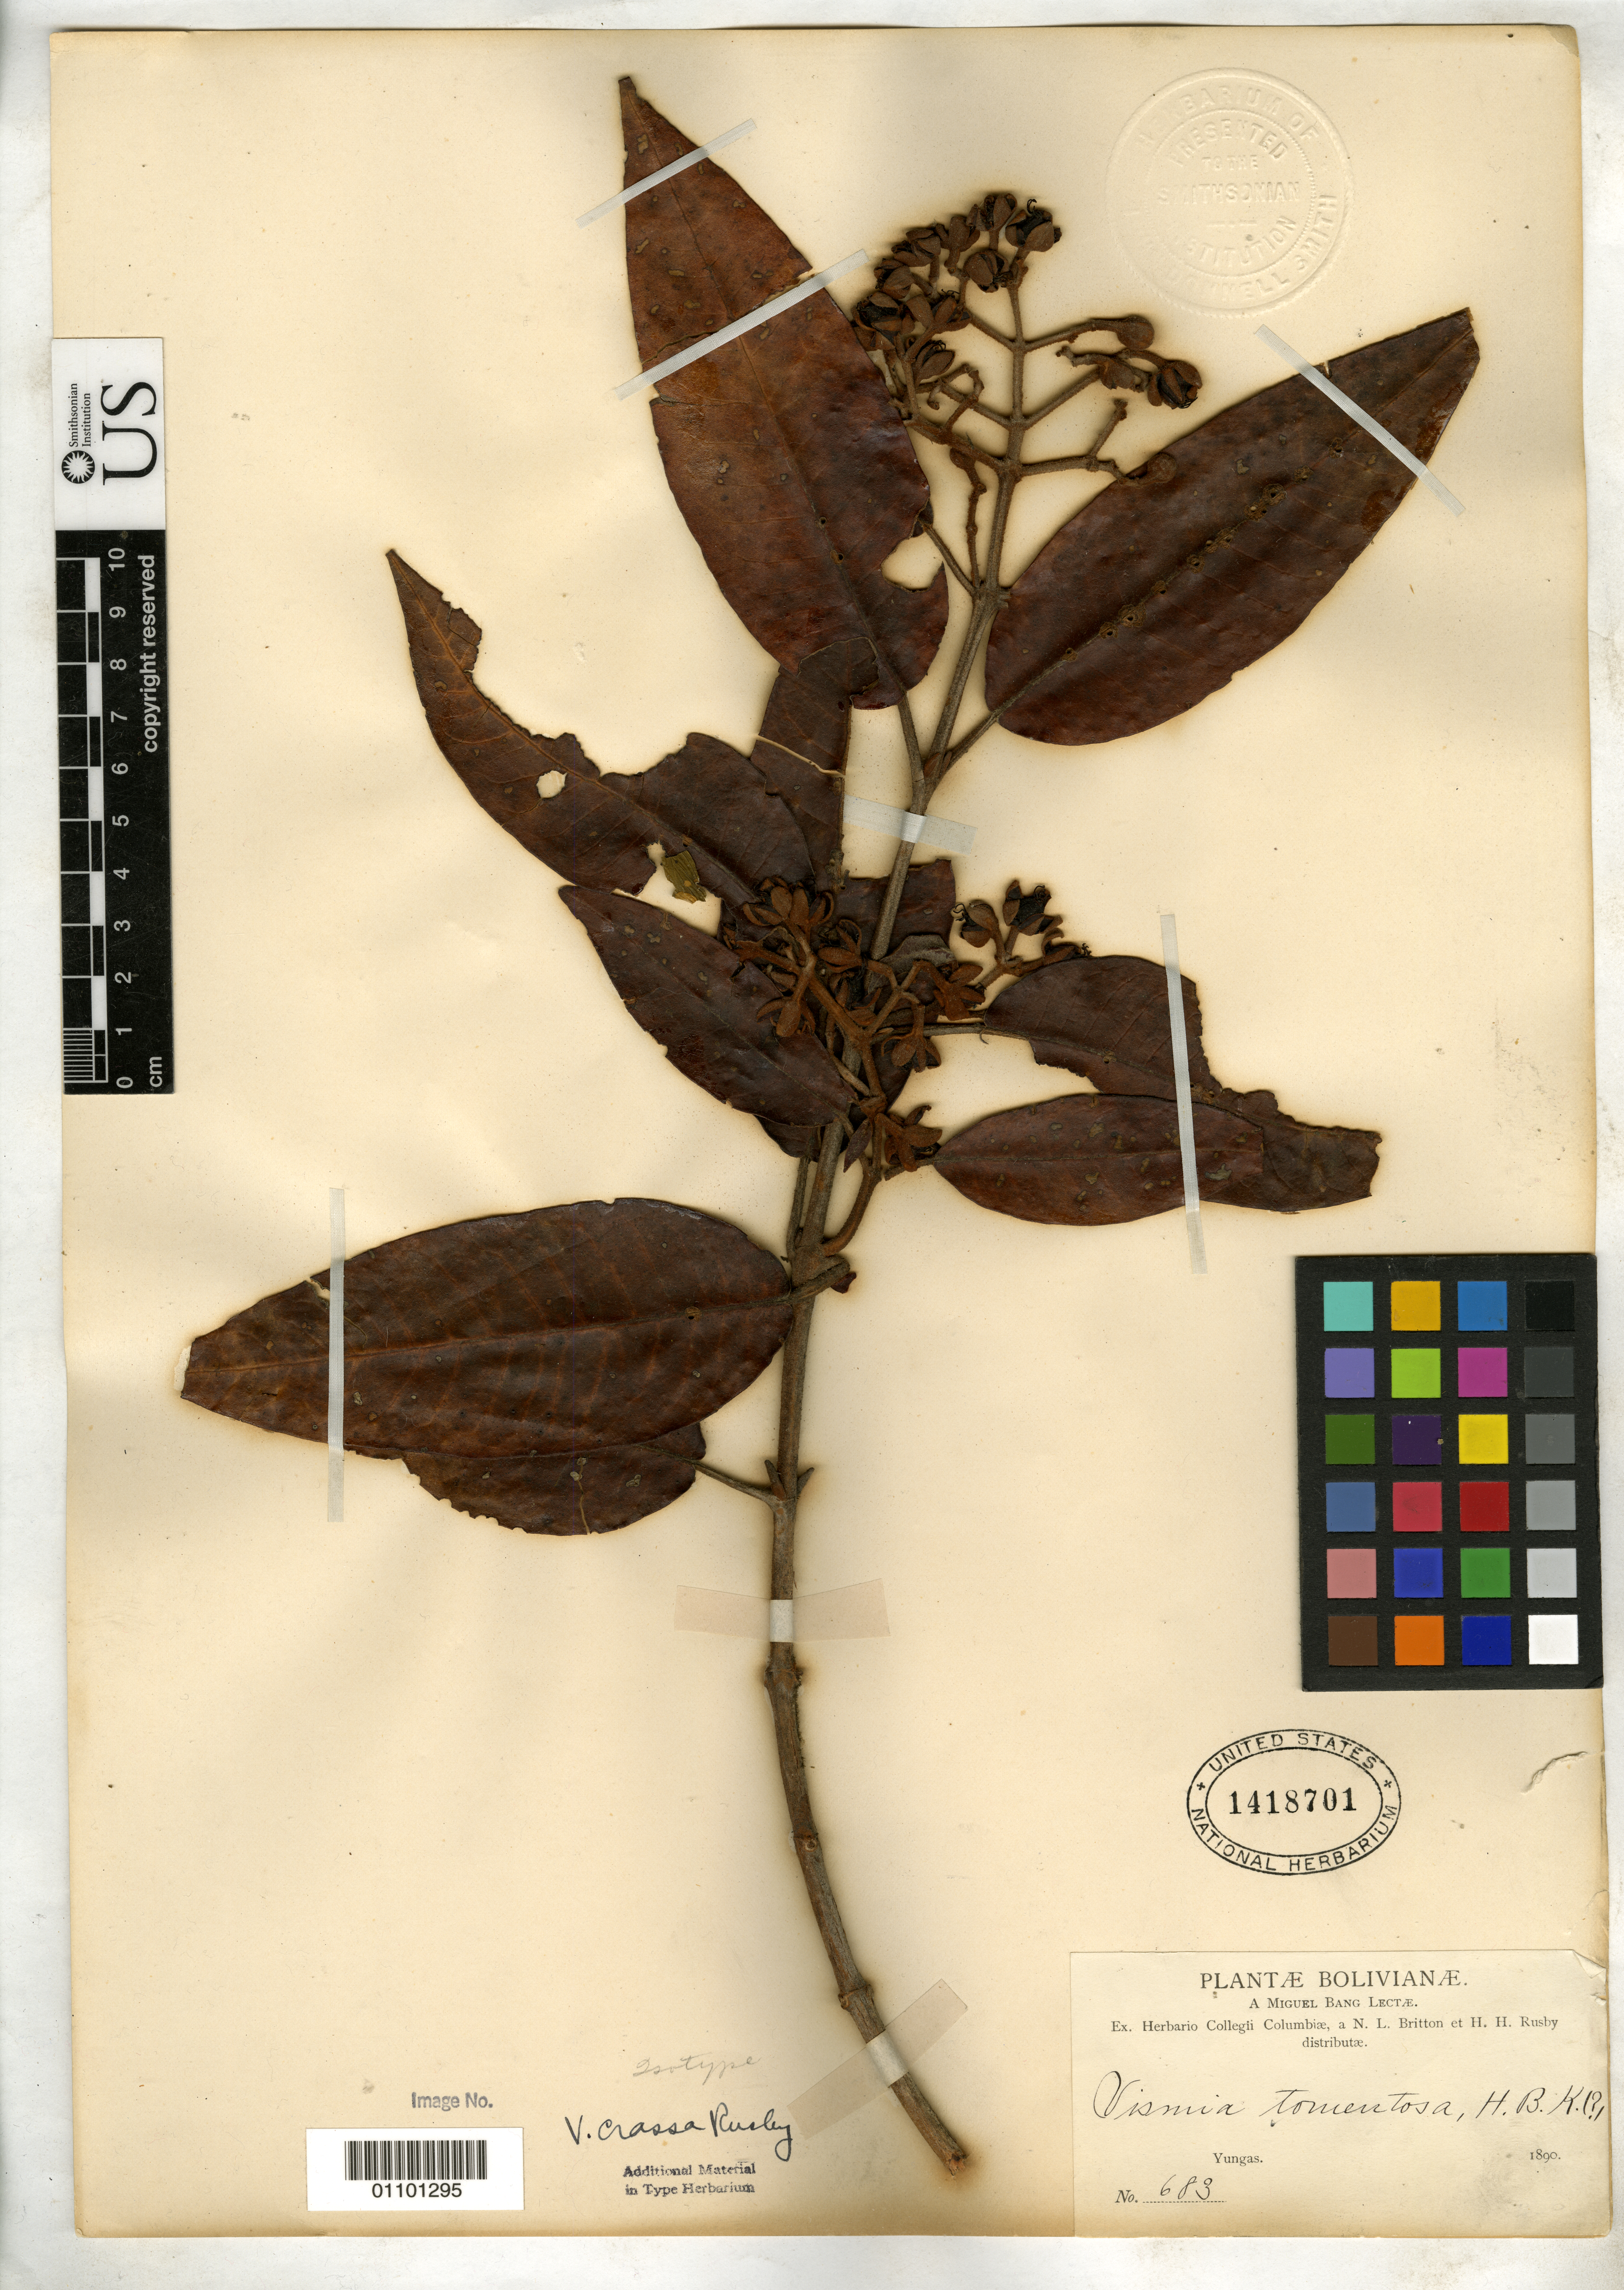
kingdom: Plantae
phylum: Tracheophyta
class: Magnoliopsida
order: Malpighiales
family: Hypericaceae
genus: Caopia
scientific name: Caopia crassa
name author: Rusby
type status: Type Collection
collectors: M. Bang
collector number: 683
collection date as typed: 1890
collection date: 1890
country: Bolivia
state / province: La Paz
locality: Yungas.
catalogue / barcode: US 1418701